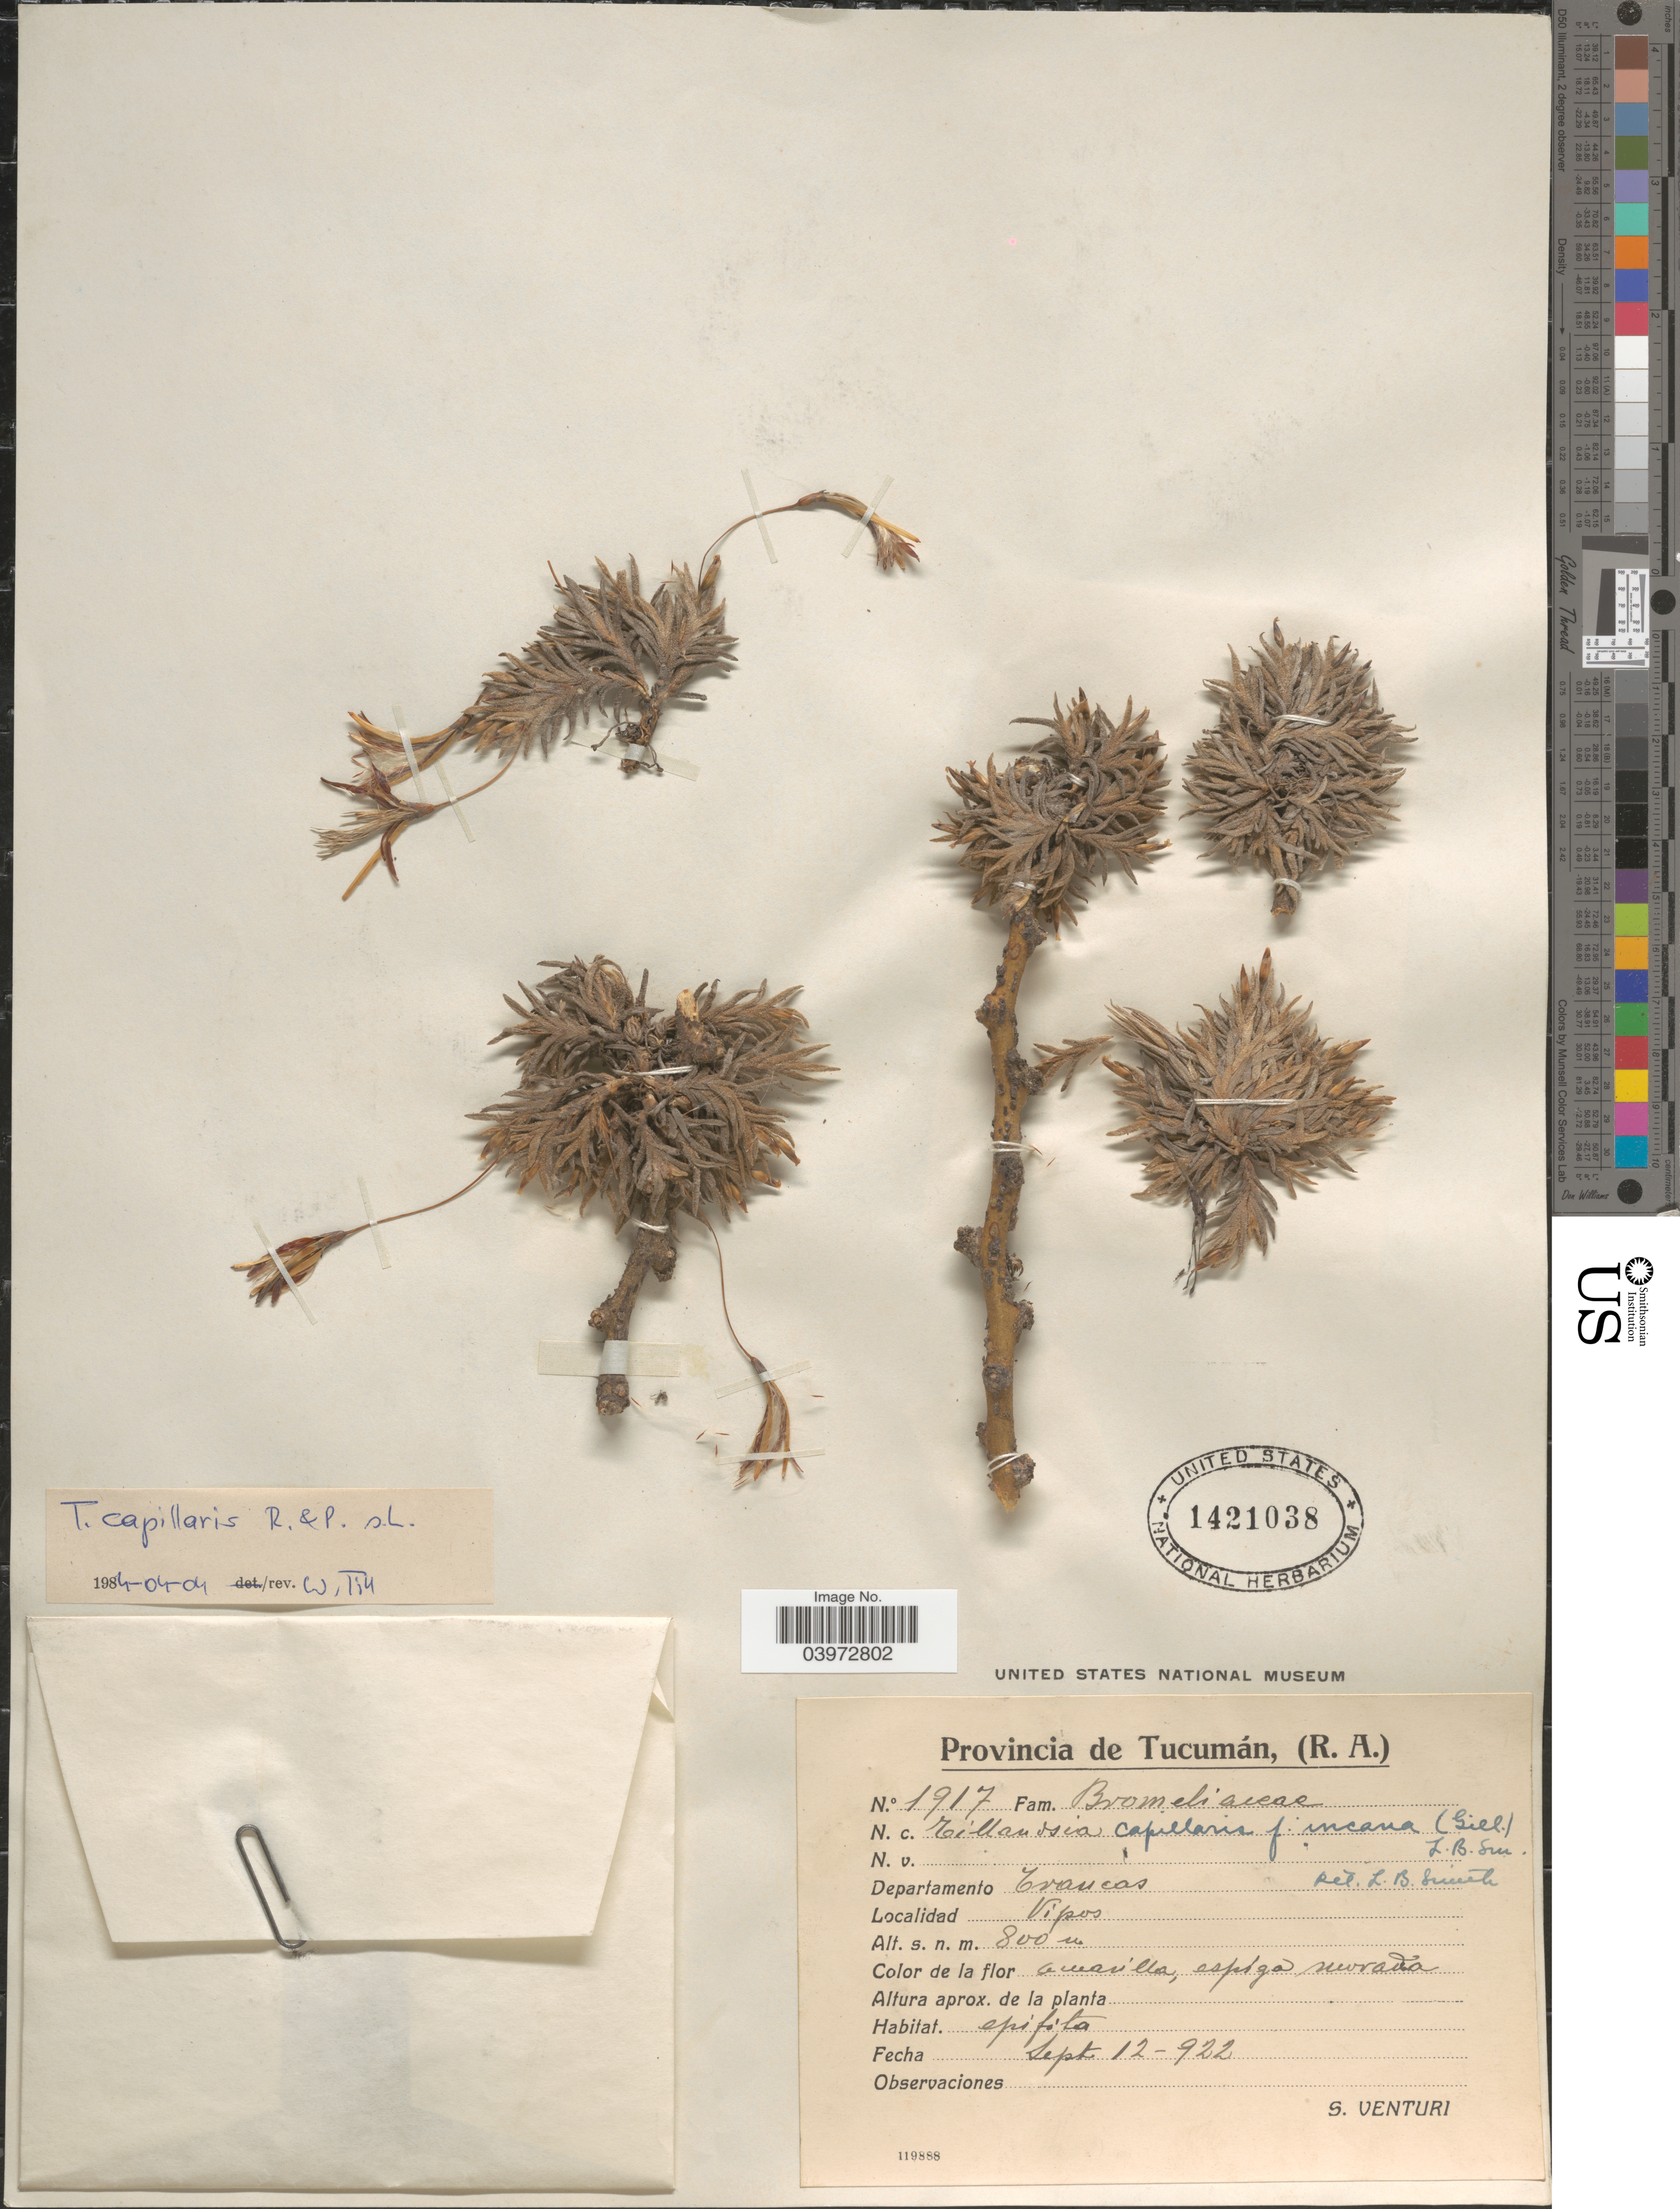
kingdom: Plantae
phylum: Tracheophyta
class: Liliopsida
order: Poales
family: Bromeliaceae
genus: Tillandsia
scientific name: Tillandsia capillaris f. incana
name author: (Mez) L.B. Sm.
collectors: S. Venturi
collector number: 1917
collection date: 1922-09-12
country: Argentina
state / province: Tucuman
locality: Departamento Trancas. Vipos.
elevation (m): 800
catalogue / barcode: US 1421038